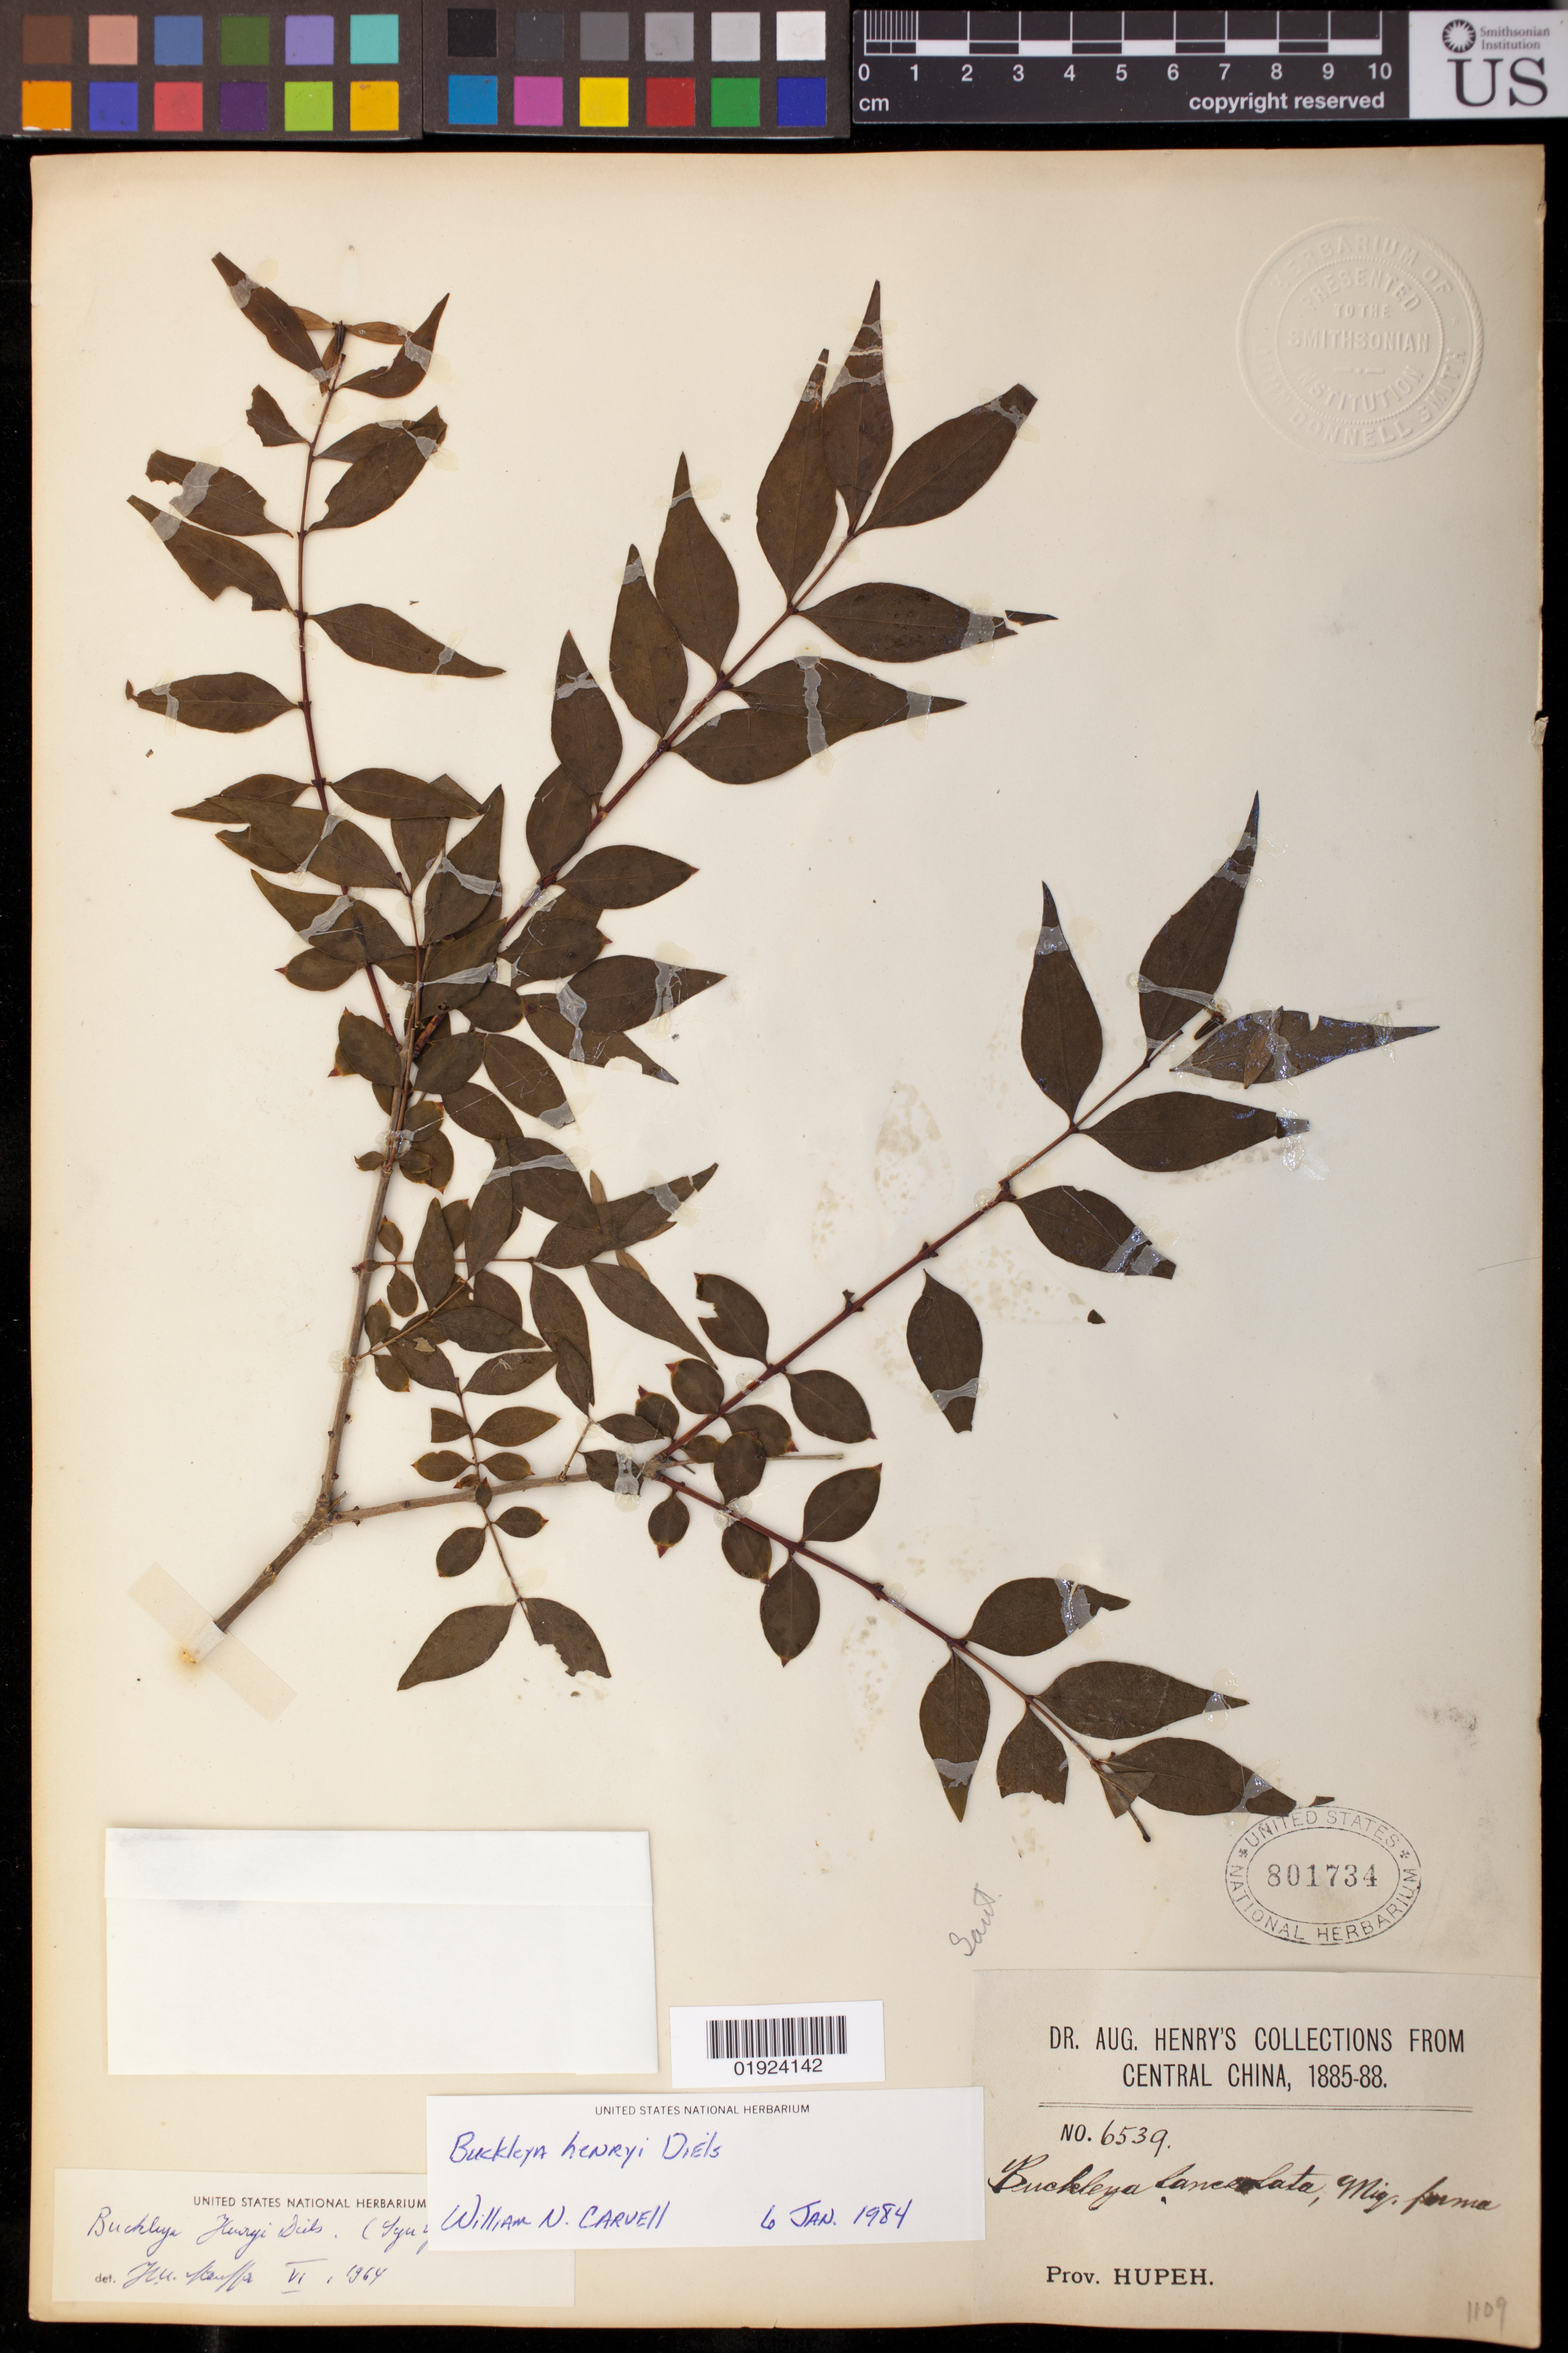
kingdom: Plantae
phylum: Tracheophyta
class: Magnoliopsida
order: Santalales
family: Thesiaceae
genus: Buckleya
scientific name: Buckleya henryi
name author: Diels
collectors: A. Henry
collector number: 6539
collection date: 1885/1888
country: China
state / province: Hubei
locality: Hupeh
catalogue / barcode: US 801734